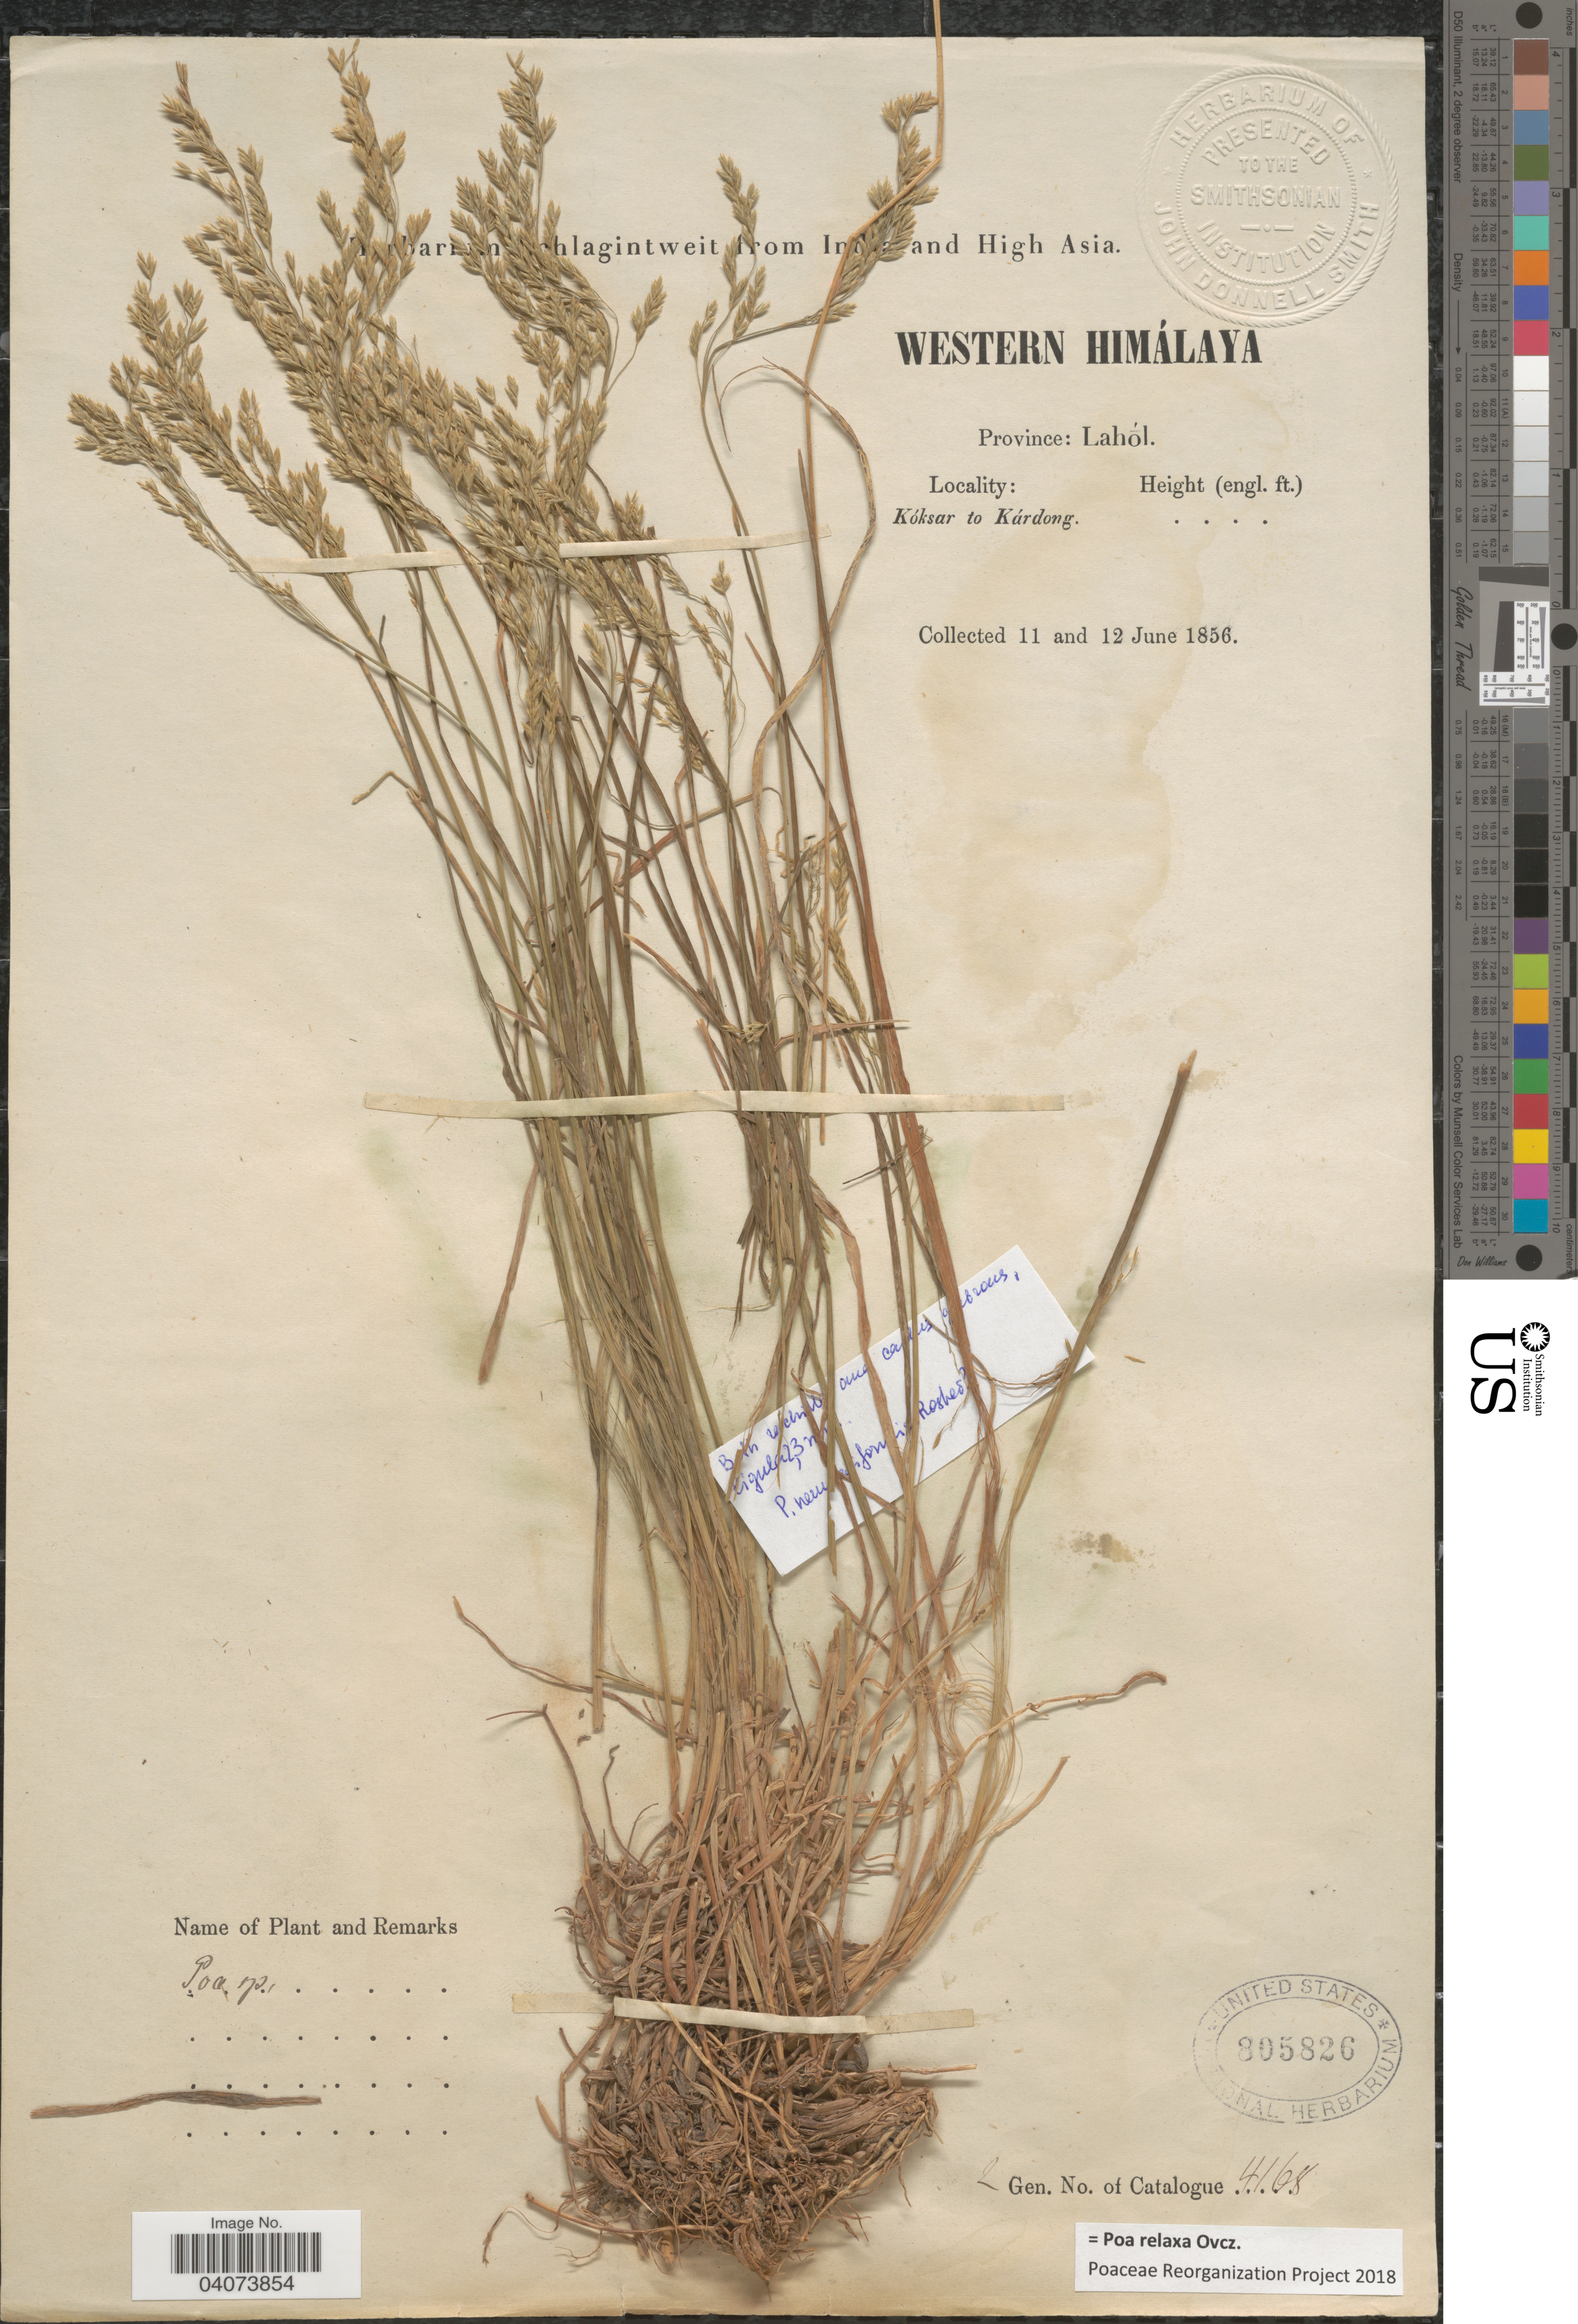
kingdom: Plantae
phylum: Tracheophyta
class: Liliopsida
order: Poales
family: Poaceae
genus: Poa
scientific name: Poa relaxa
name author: Ovcz.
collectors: ex herb. Schlagintweit from India and High Asia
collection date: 1856-06-11/1856-06-12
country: India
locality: Western Himálaya. Province: Lahól. Kóksar to Kárdong.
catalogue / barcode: US 805826